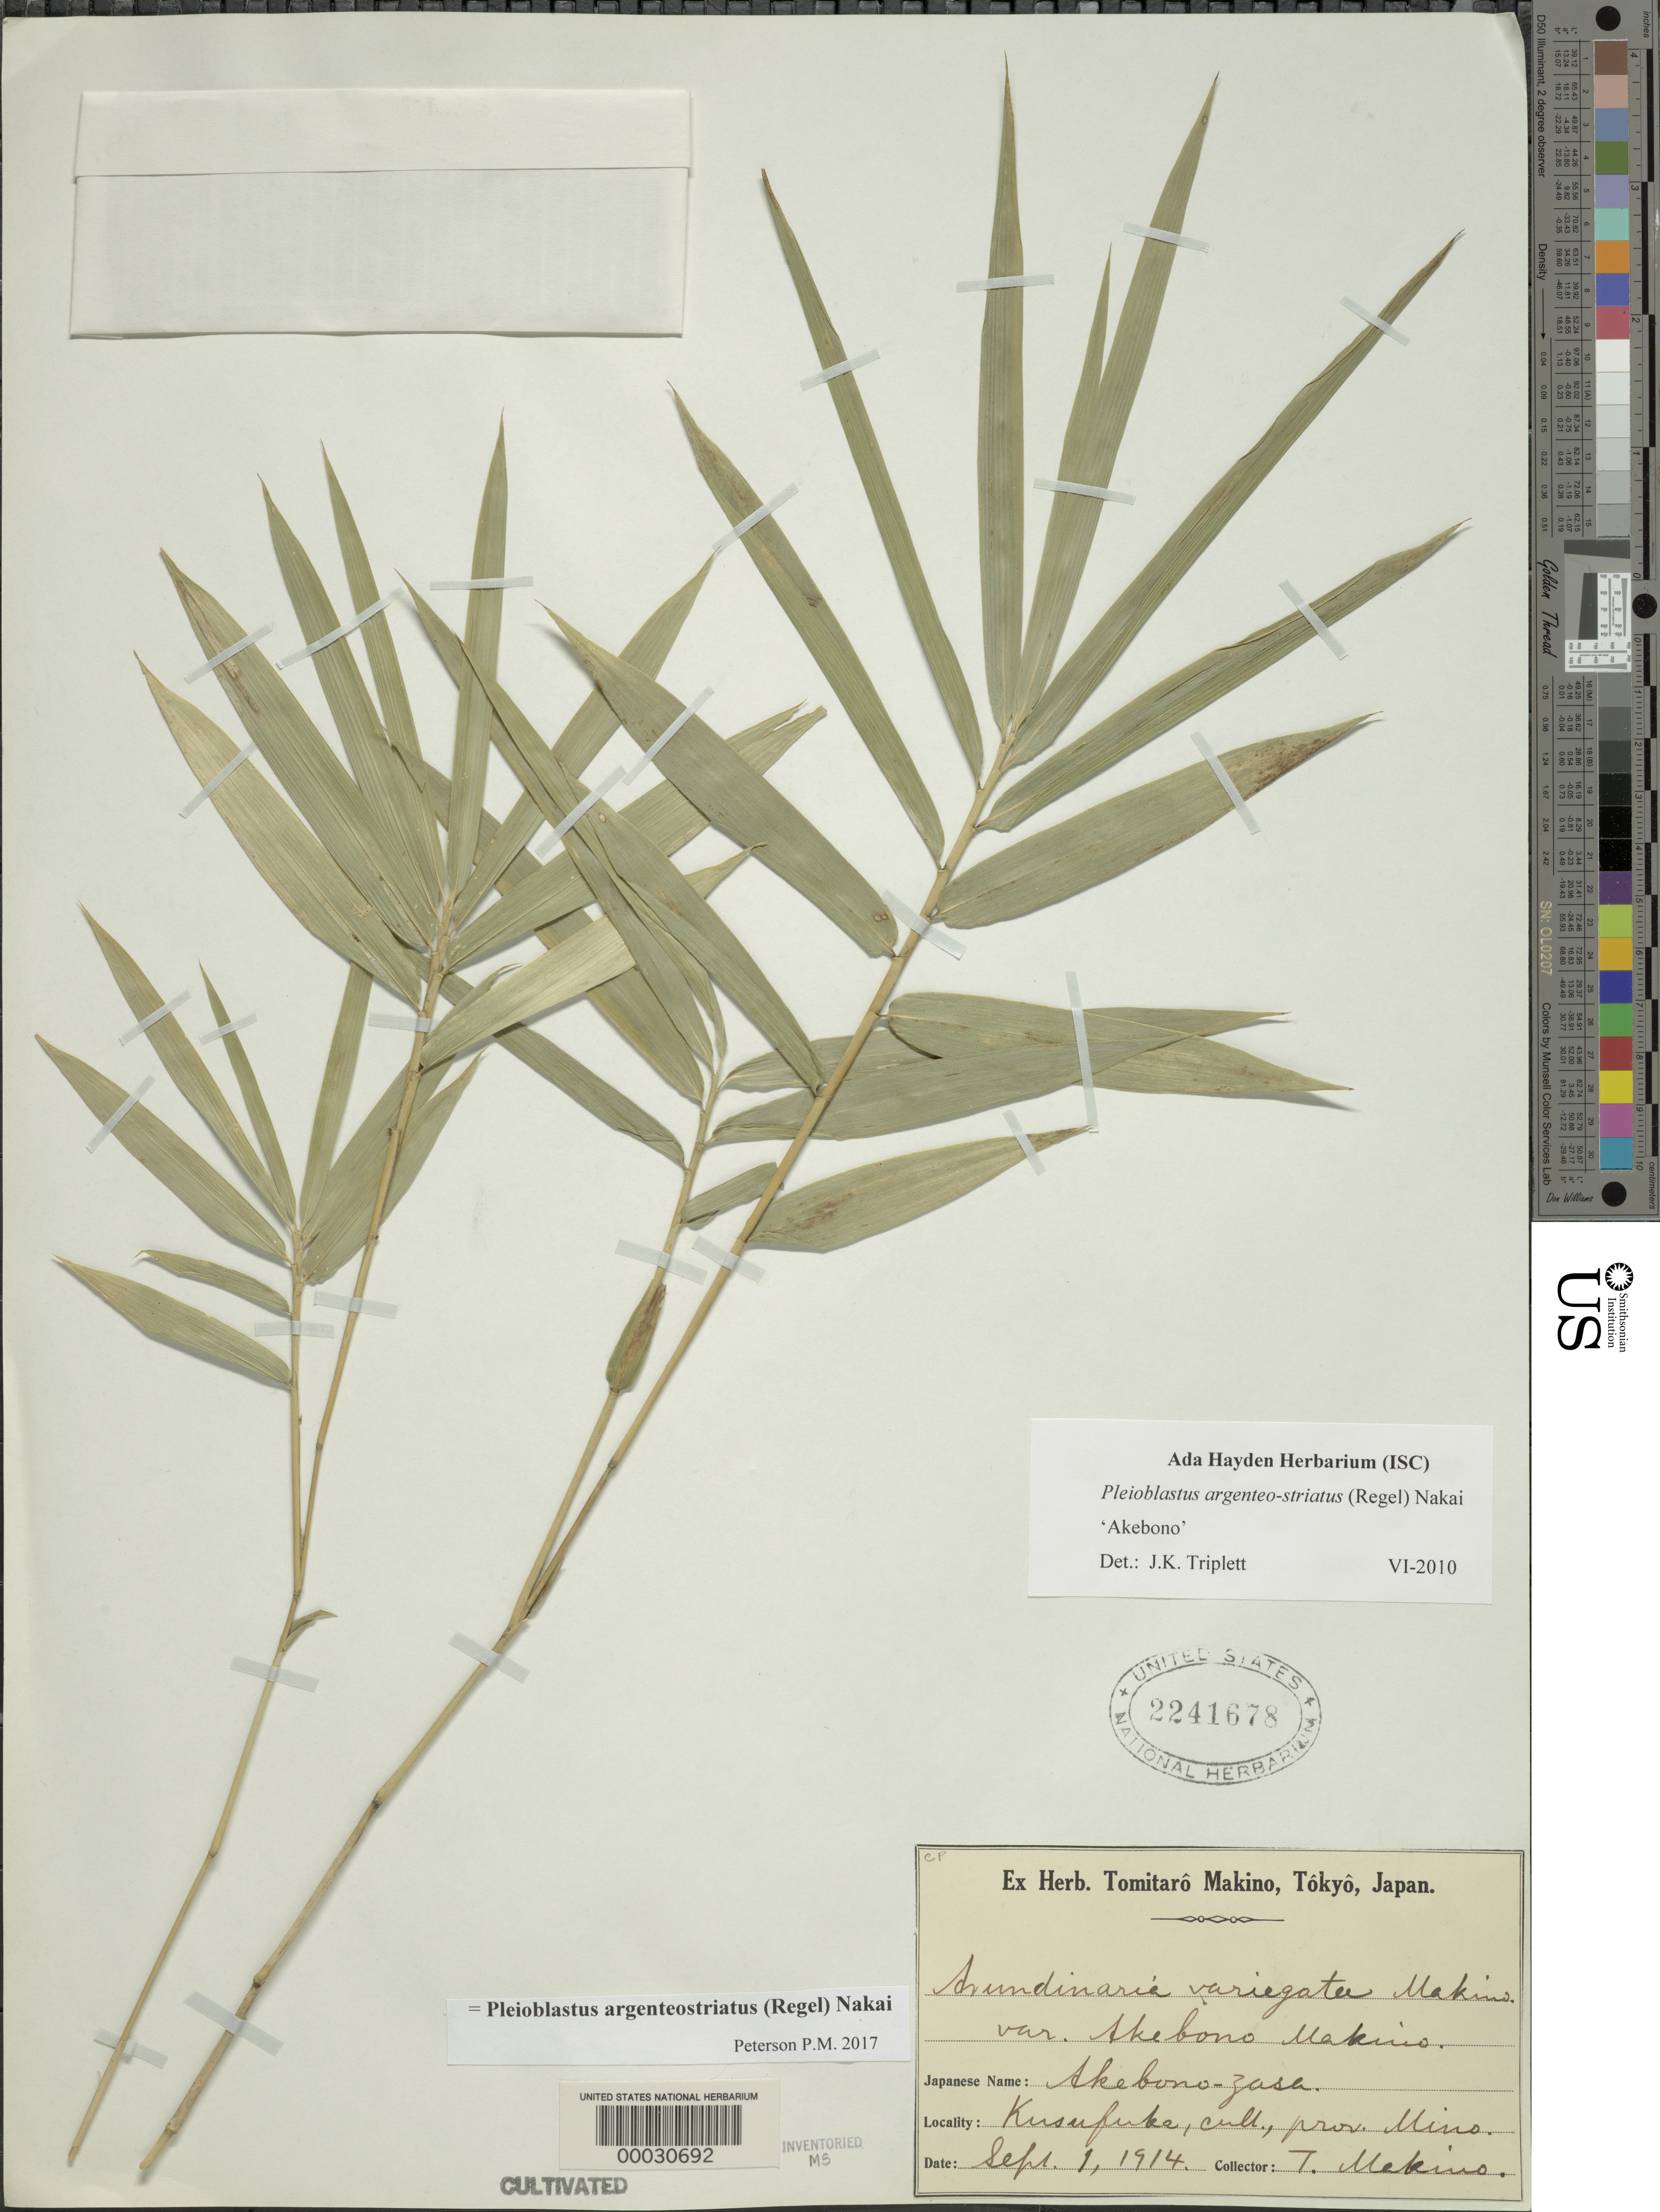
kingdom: Plantae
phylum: Tracheophyta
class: Liliopsida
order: Poales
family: Poaceae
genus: Pleioblastus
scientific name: Pleioblastus argenteostriatus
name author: (Regel) Nakai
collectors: T. Makino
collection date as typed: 01 Sep 1914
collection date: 1914-09-01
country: Japan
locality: Kusufuke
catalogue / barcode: US 2241678